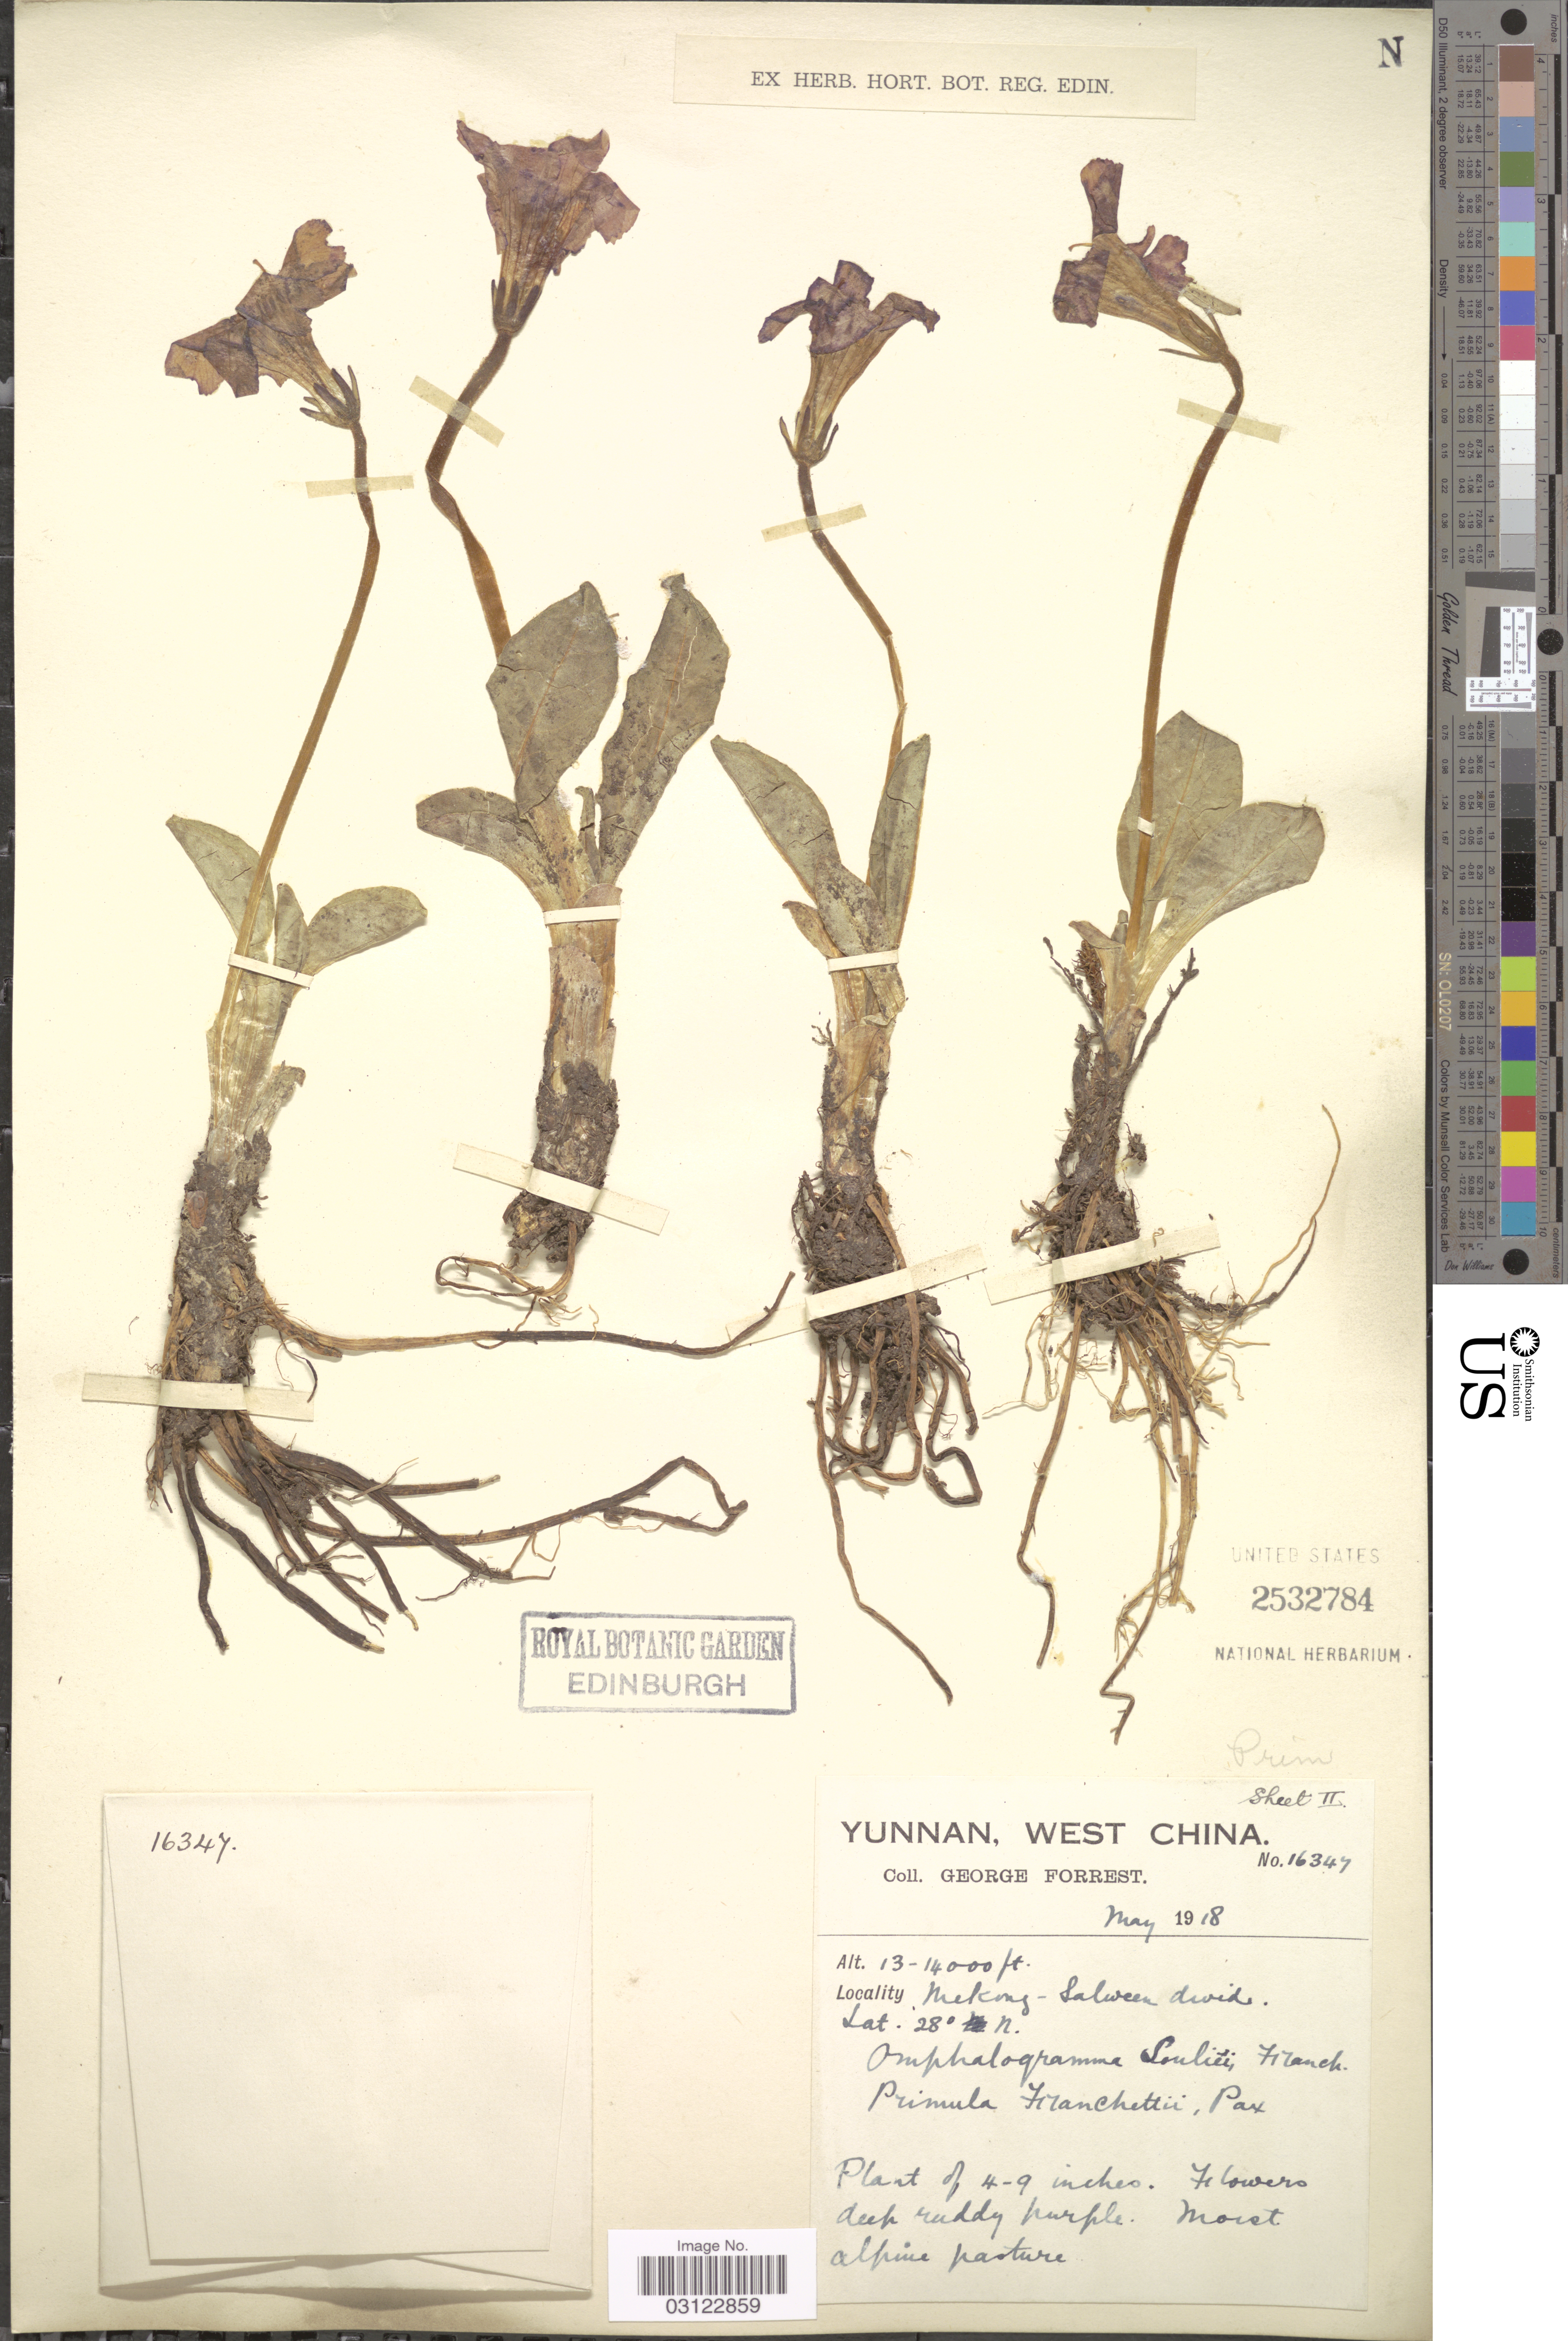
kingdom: Plantae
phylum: Tracheophyta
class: Magnoliopsida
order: Ericales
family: Primulaceae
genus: Omphalogramma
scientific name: Omphalogramma souliei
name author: Franch.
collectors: G. Forrest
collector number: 16347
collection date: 1918-05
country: China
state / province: Yunnan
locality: West China. Mekong-Salween divide.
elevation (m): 3962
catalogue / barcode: US 2532784